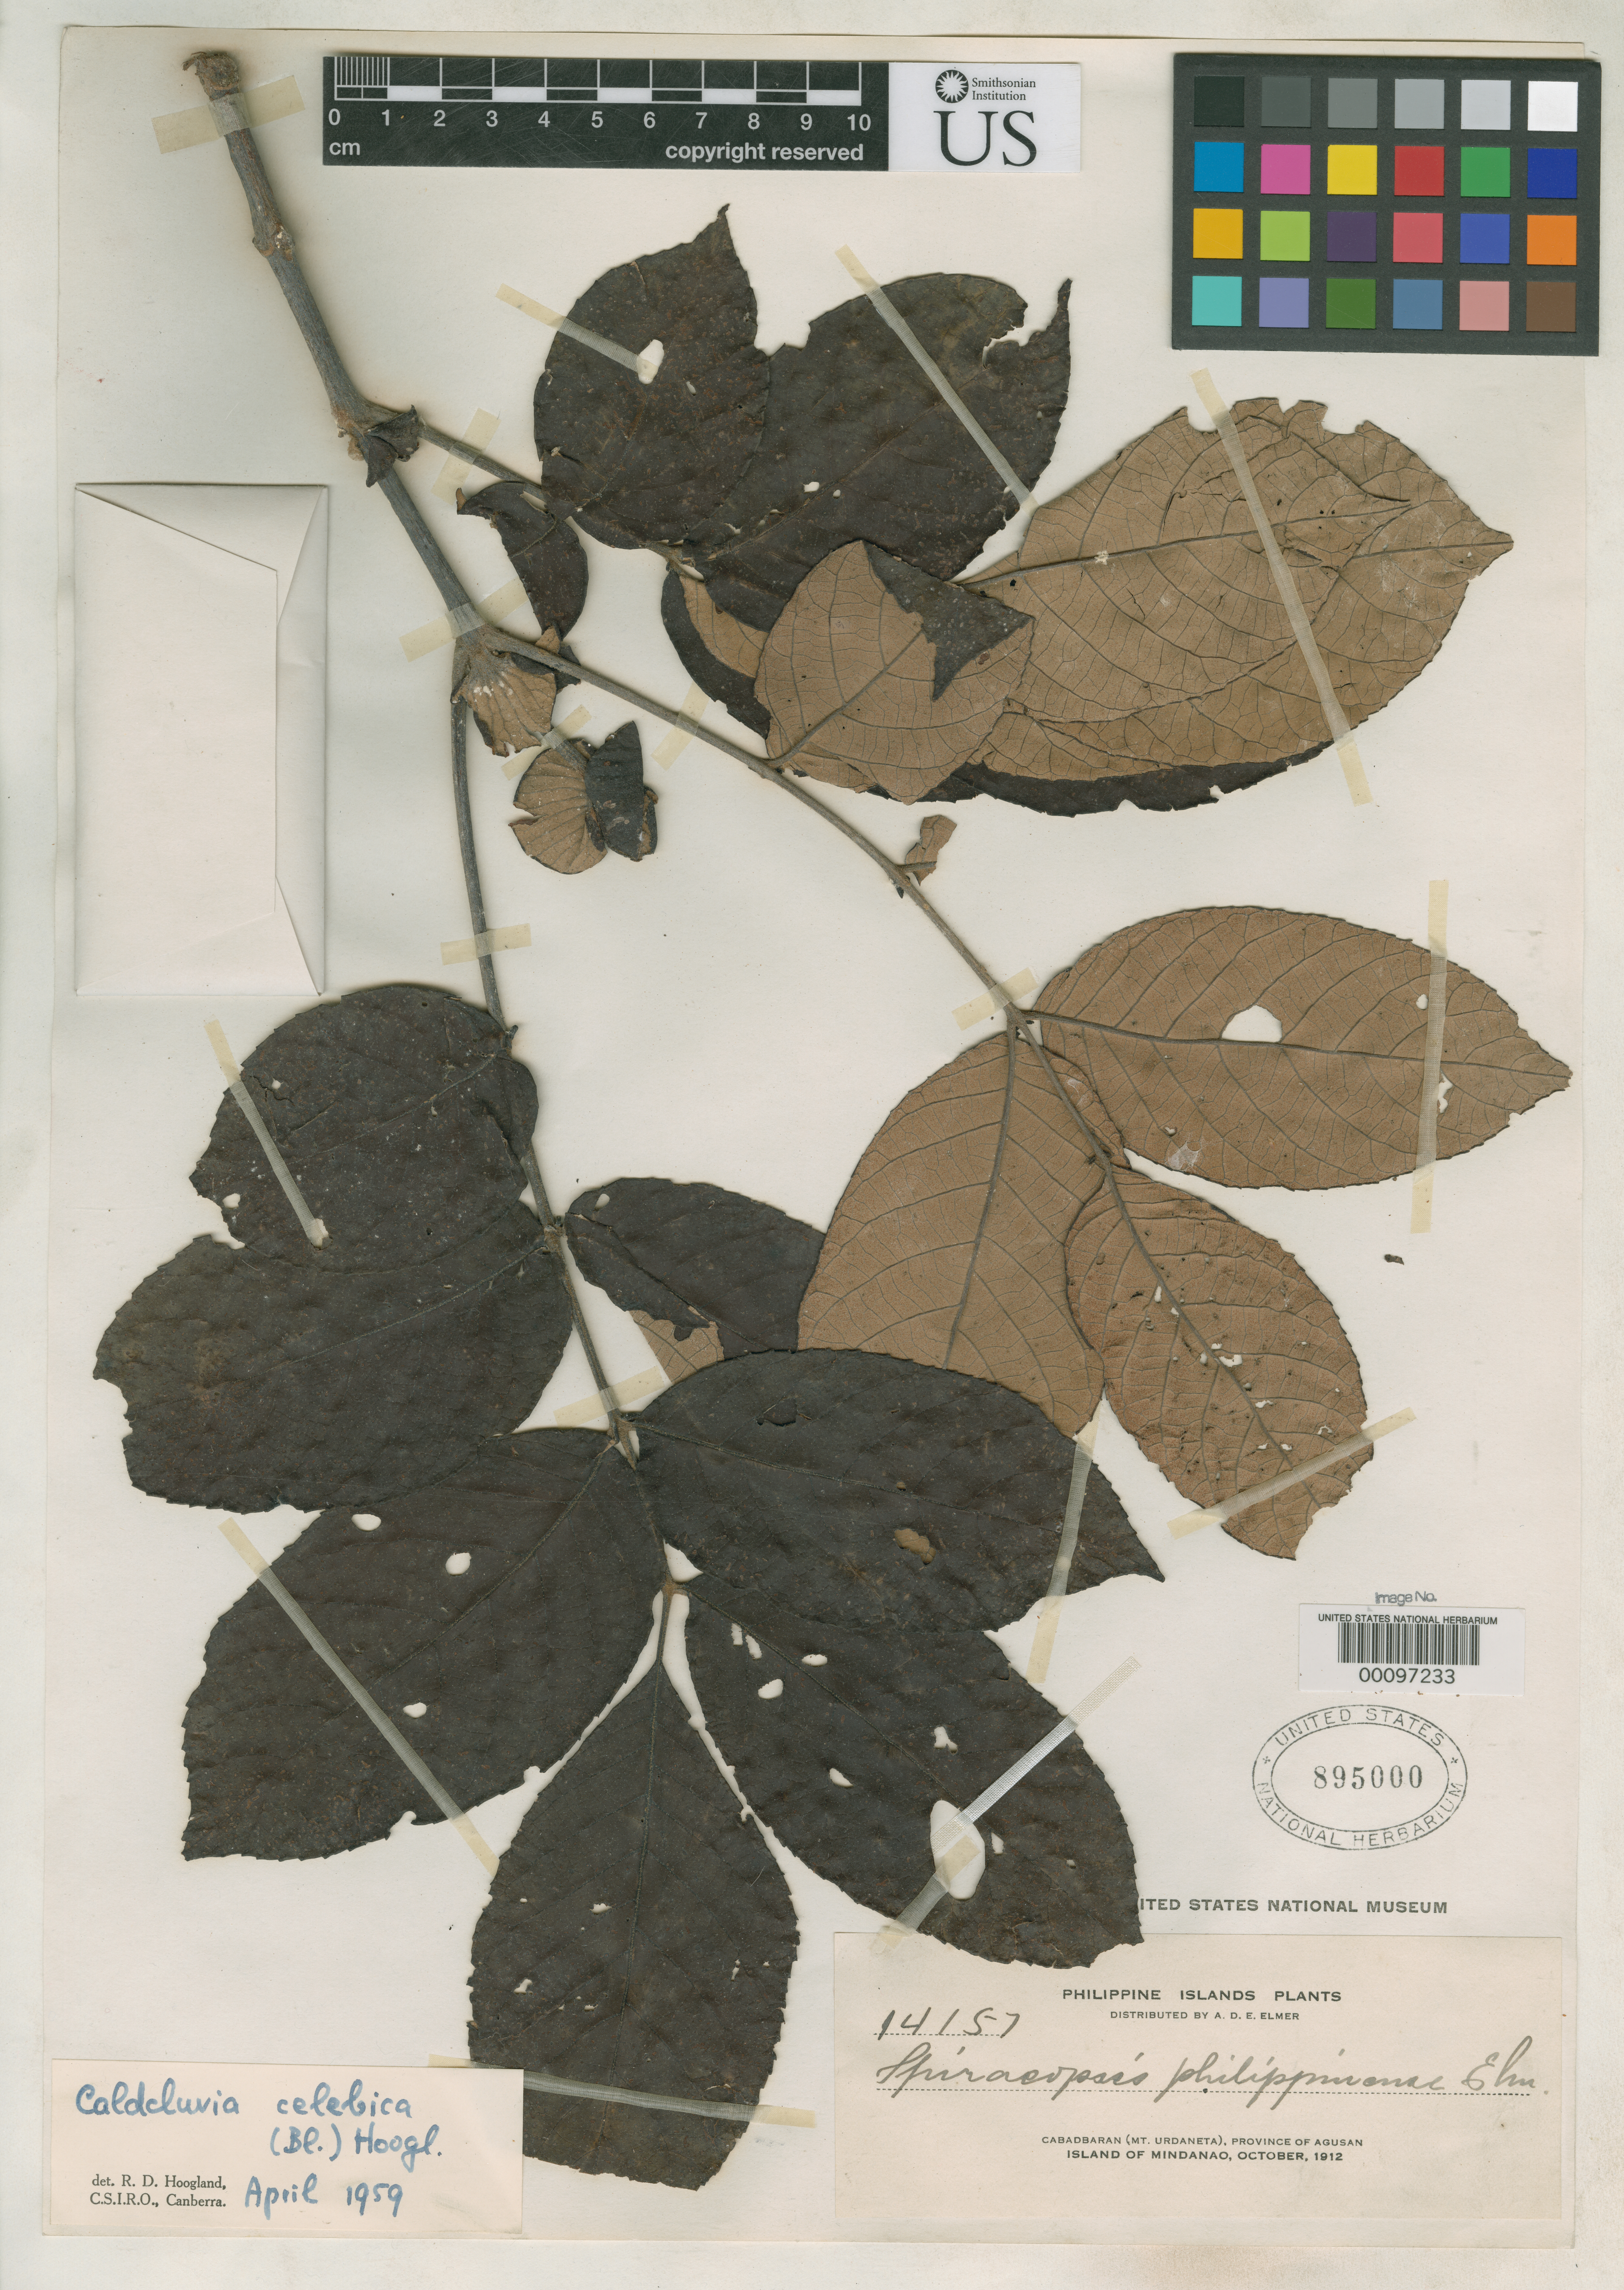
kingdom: Plantae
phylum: Tracheophyta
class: Magnoliopsida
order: Oxalidales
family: Cunoniaceae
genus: Spiraeopsis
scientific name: Spiraeopsis philippinense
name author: Elmer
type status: Isotype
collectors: A. D. E. Elmer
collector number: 14157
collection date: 1912-10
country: Philippines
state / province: Caraga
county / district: Agusan del Norte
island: Mindanao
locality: Cabadbaran (Mt. Urdaneta), Province of Agusan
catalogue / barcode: US 895000